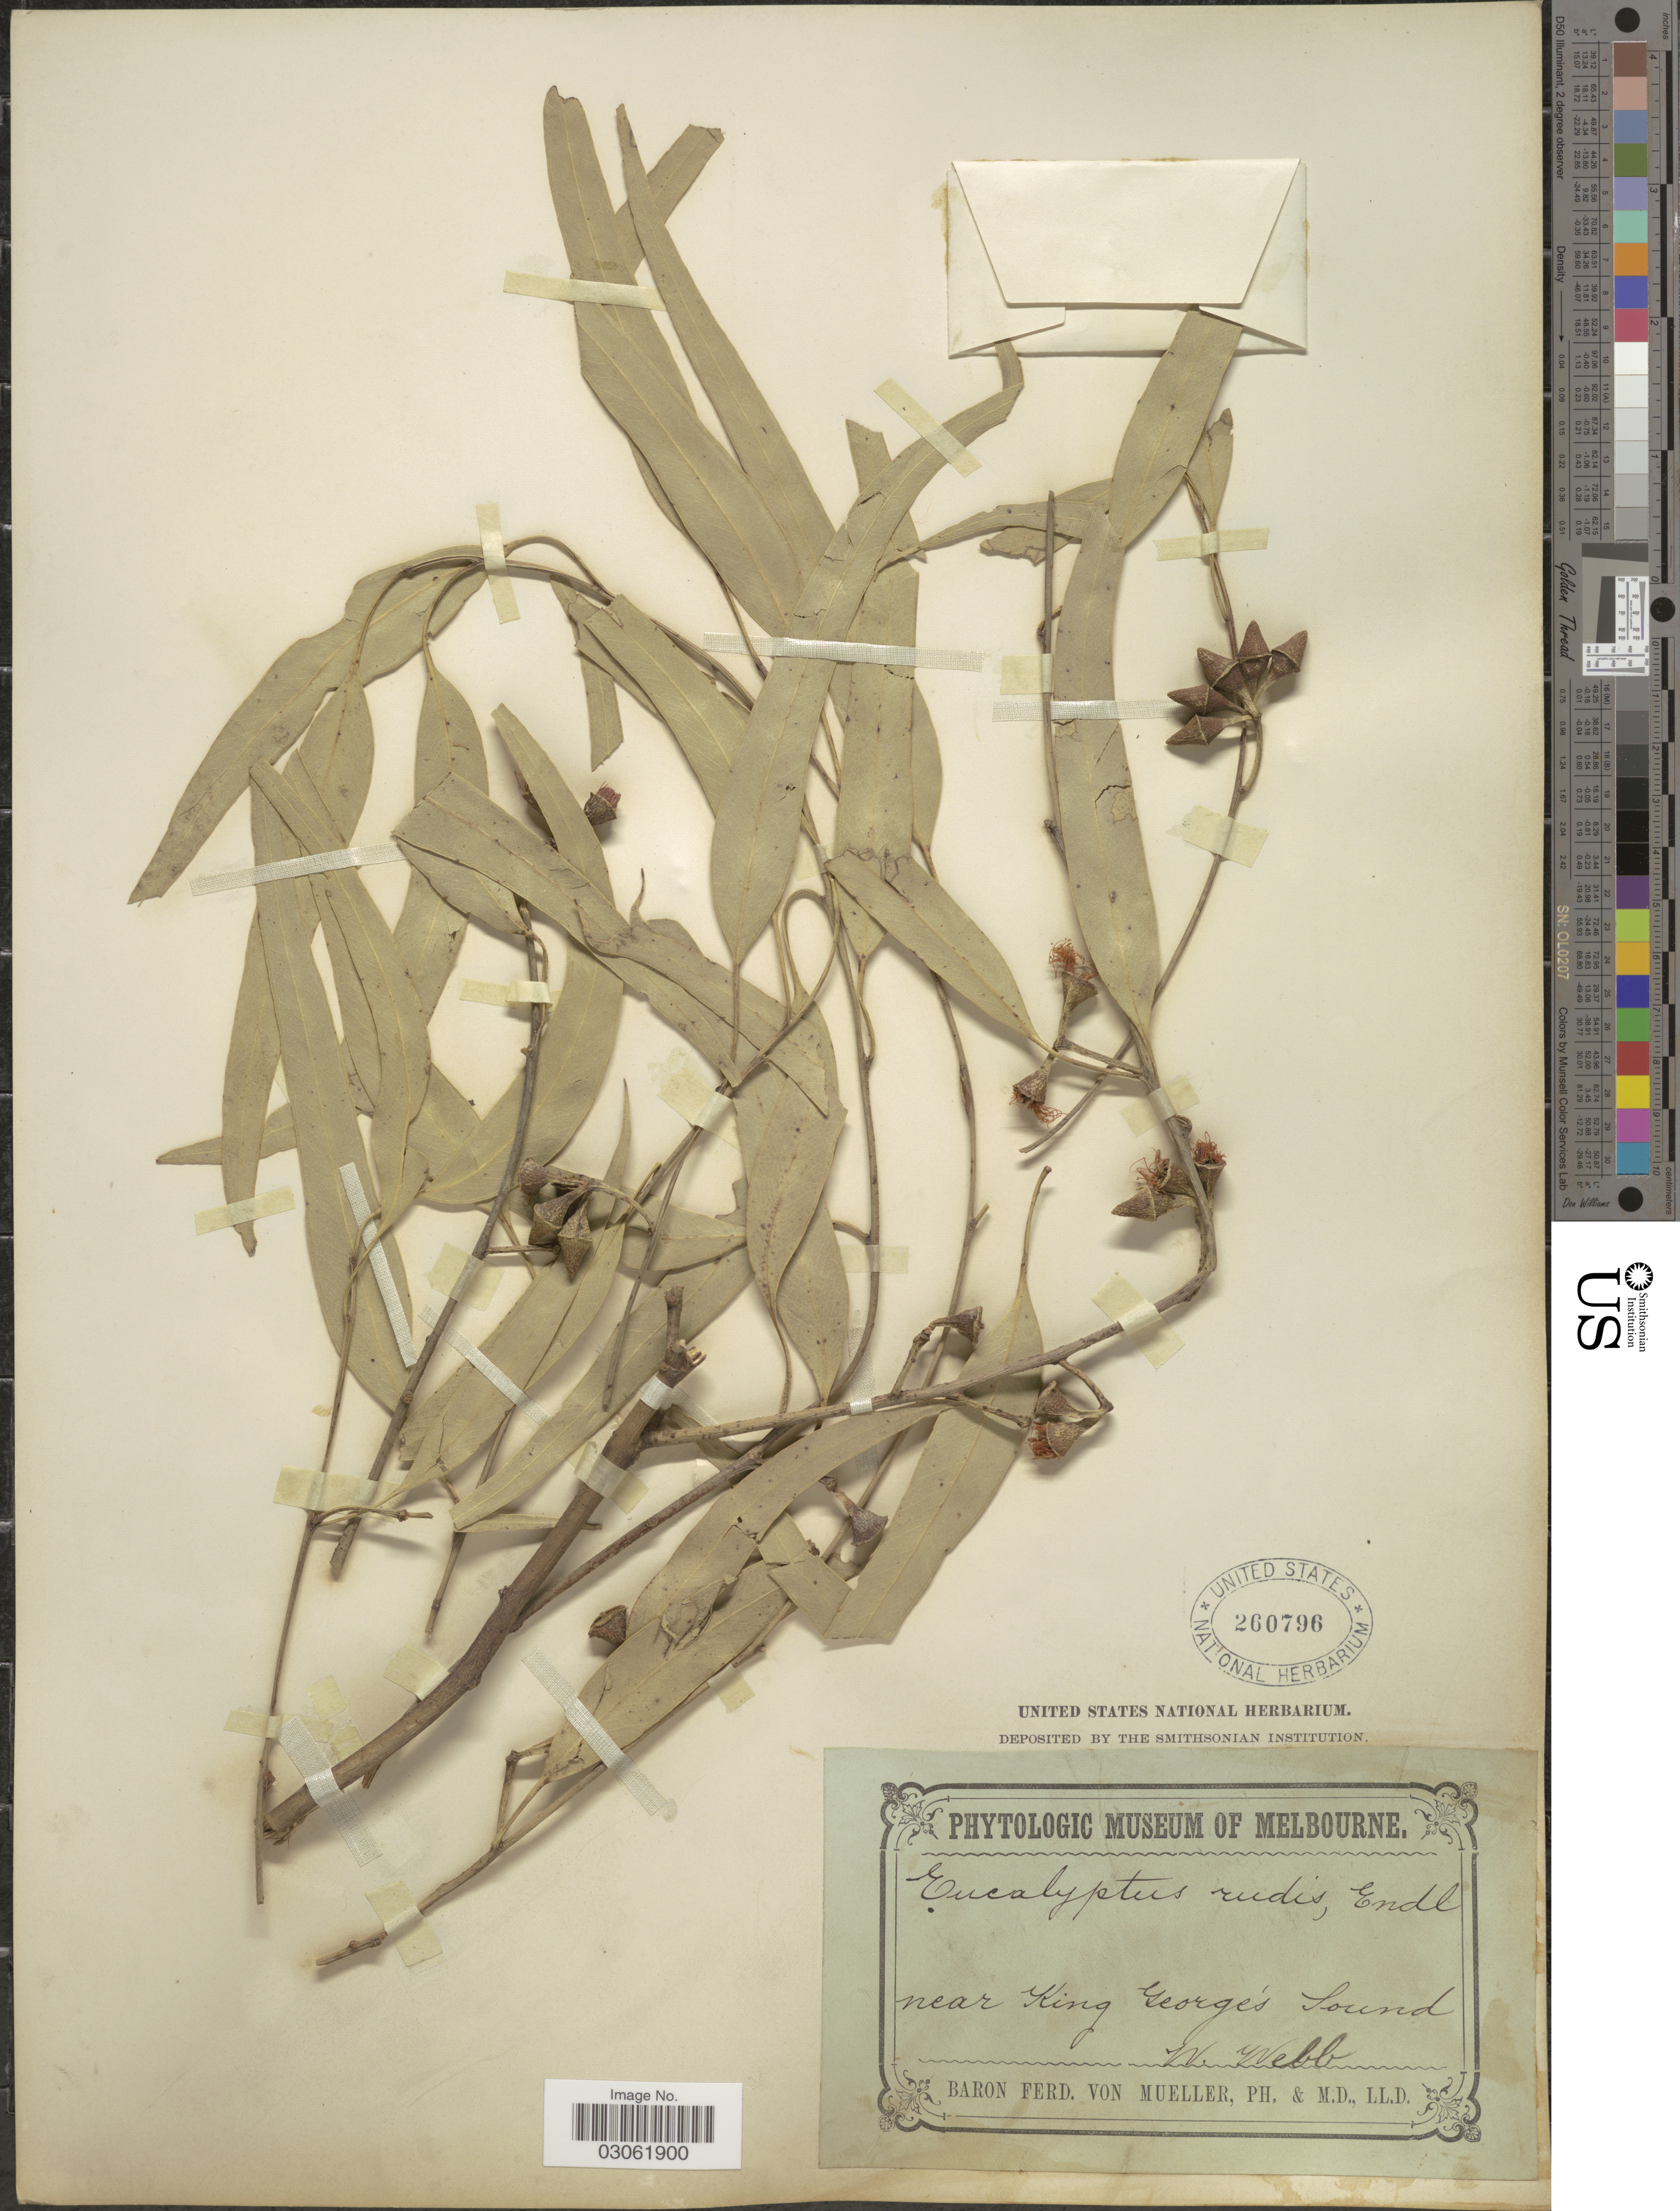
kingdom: Plantae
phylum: Tracheophyta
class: Magnoliopsida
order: Myrtales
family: Myrtaceae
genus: Eucalyptus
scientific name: Eucalyptus rudis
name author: Endl.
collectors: W. Webb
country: Australia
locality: Near King George's Sound, W. Webb [unsure placement].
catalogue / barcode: US 26796